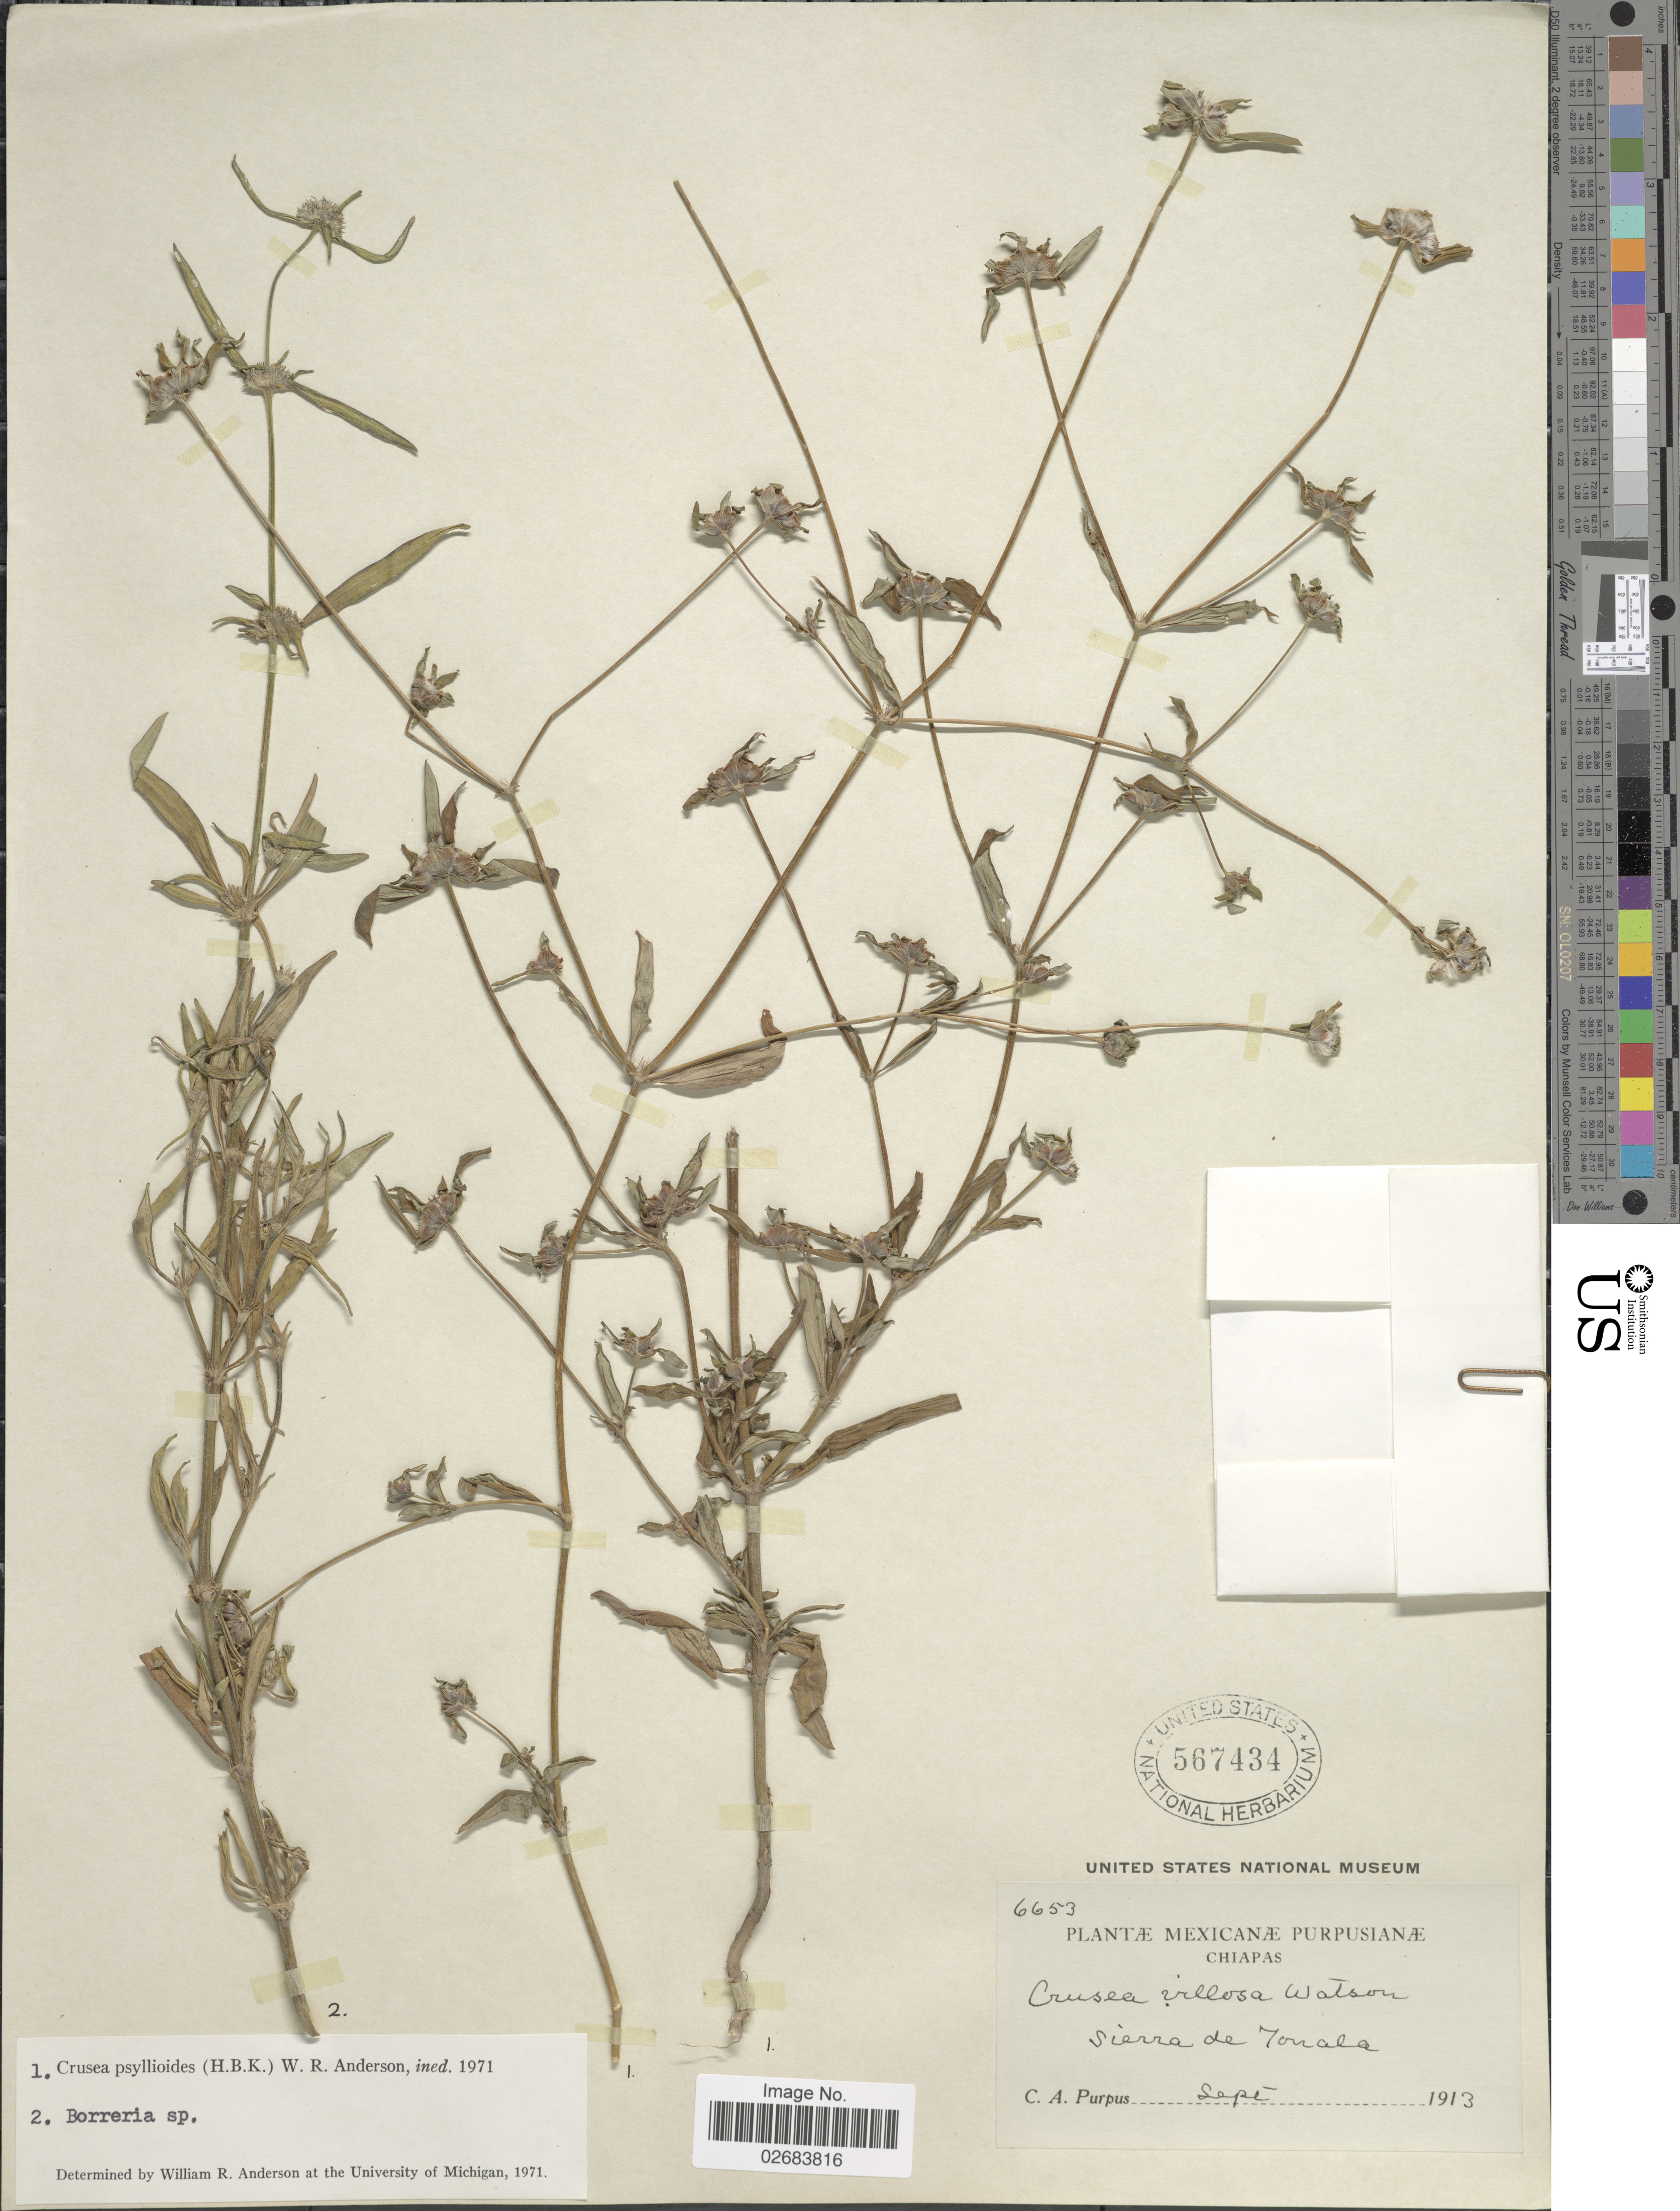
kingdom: Plantae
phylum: Tracheophyta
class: Magnoliopsida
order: Gentianales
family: Rubiaceae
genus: Crusea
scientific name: Crusea psyllioides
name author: (Kunth) W.R. Anderson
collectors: C. A. Purpus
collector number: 6653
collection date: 1913-09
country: Mexico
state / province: Chiapas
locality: Mexicanae, Sierra de Tonala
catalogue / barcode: US 567434